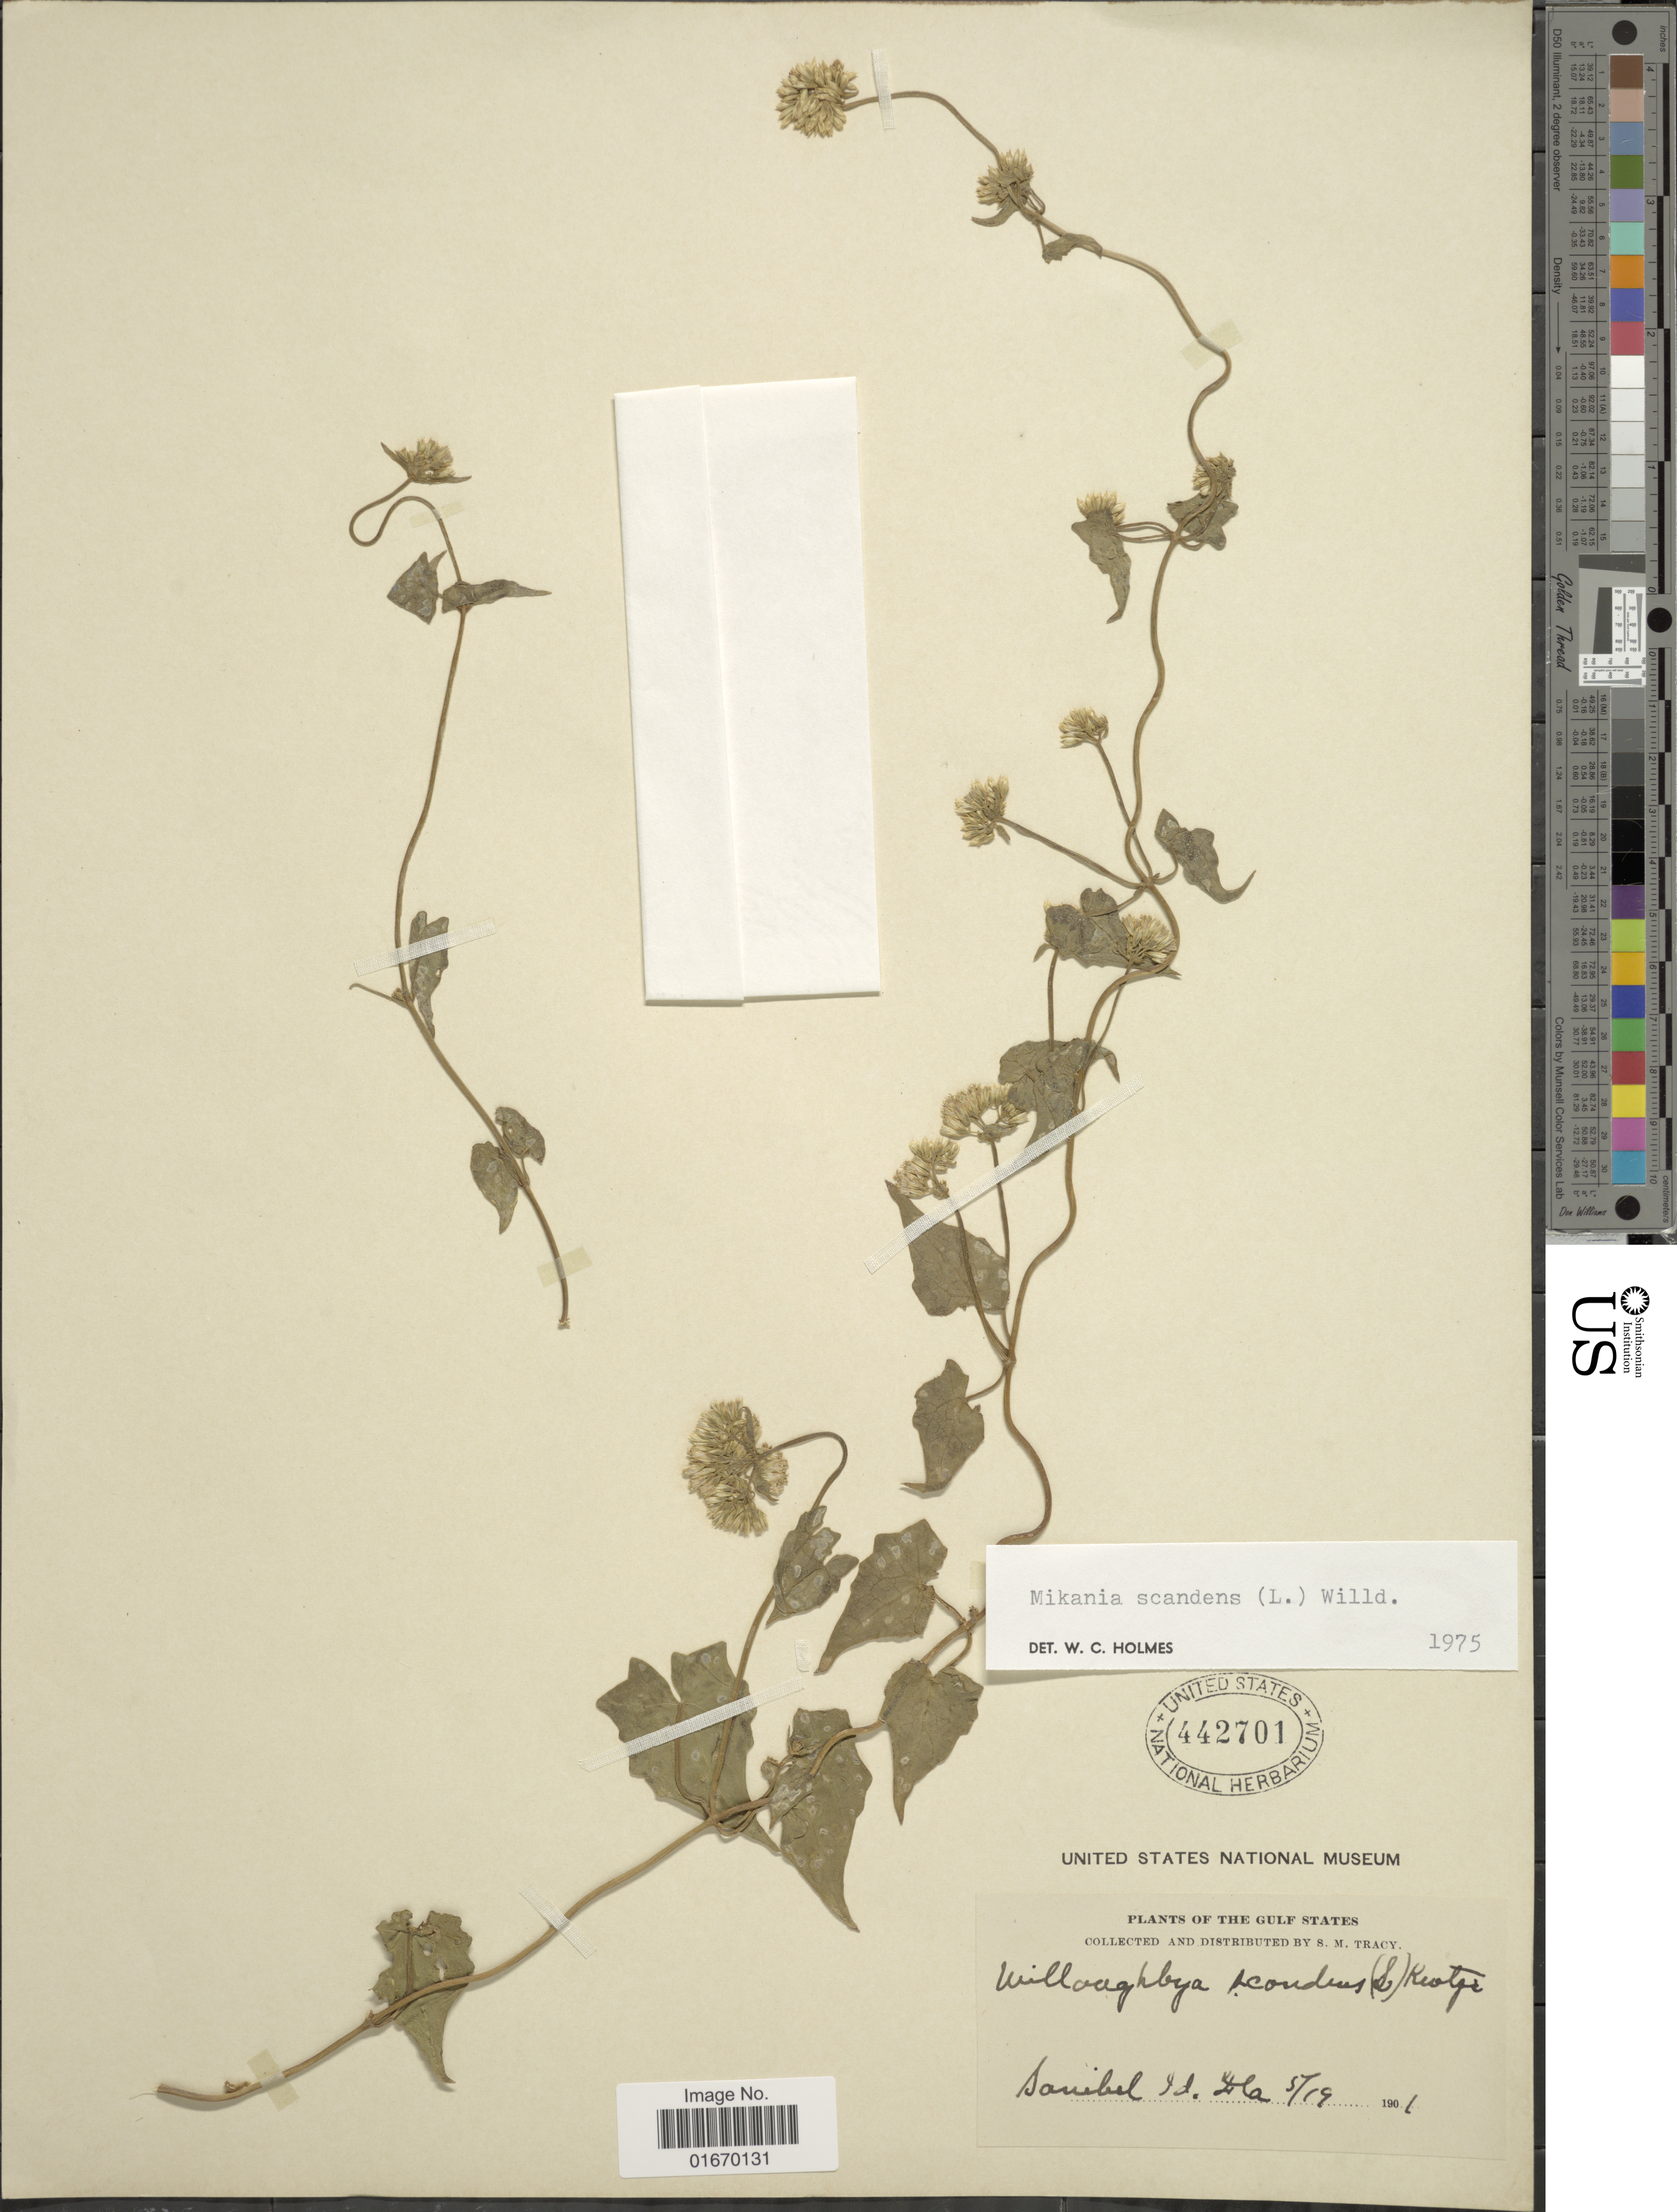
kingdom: Plantae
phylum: Tracheophyta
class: Magnoliopsida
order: Asterales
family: Asteraceae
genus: Mikania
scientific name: Mikania scandens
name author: (L.) Willd.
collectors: S. M. Tracy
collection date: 1901-05-19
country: United States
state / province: Florida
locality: Gulf States, Sanibel Is.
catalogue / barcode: US 442701